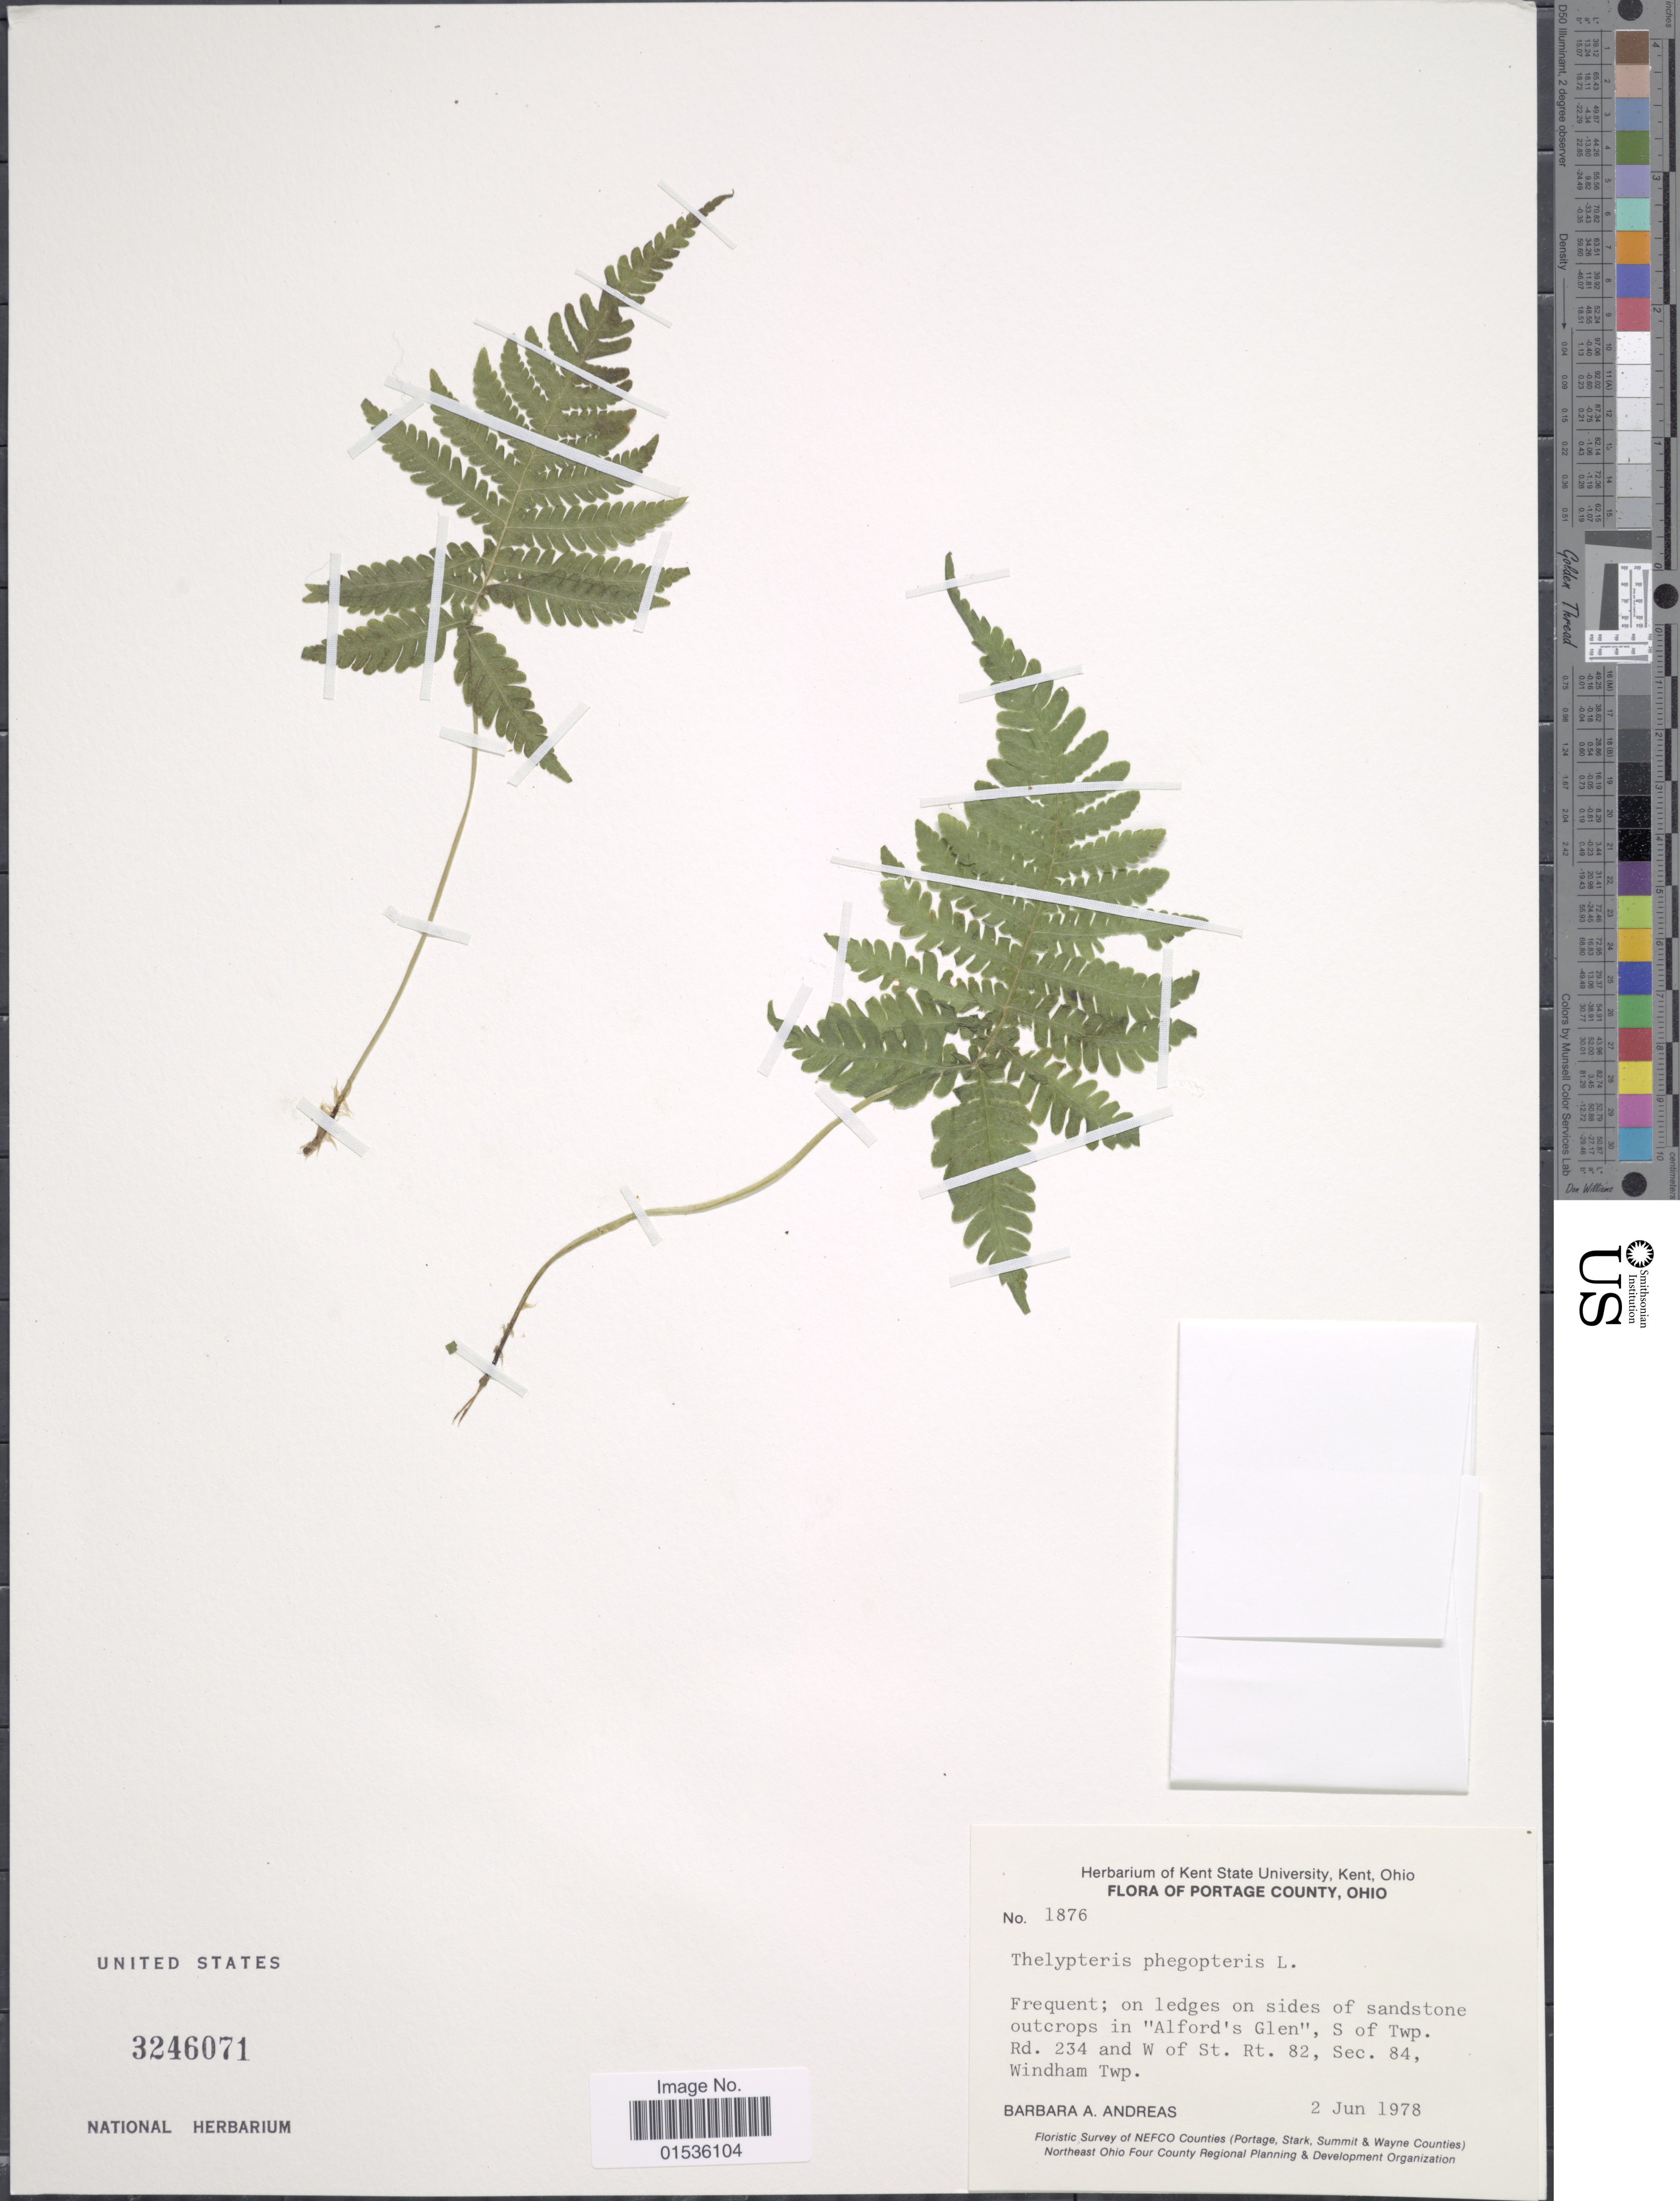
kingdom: Plantae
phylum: Tracheophyta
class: Polypodiopsida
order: Polypodiales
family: Thelypteridaceae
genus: Phegopteris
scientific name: Phegopteris connectilis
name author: (Michx.) Watt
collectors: B. A. Andreas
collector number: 1876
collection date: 1978-06-02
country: United States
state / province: Ohio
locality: Portage County, Ohio, in "Alford's Glen", S of Twp. Rd. 234 and W of St. Rt. 82, Sec. 84, Windham Twp.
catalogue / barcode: US 3246071